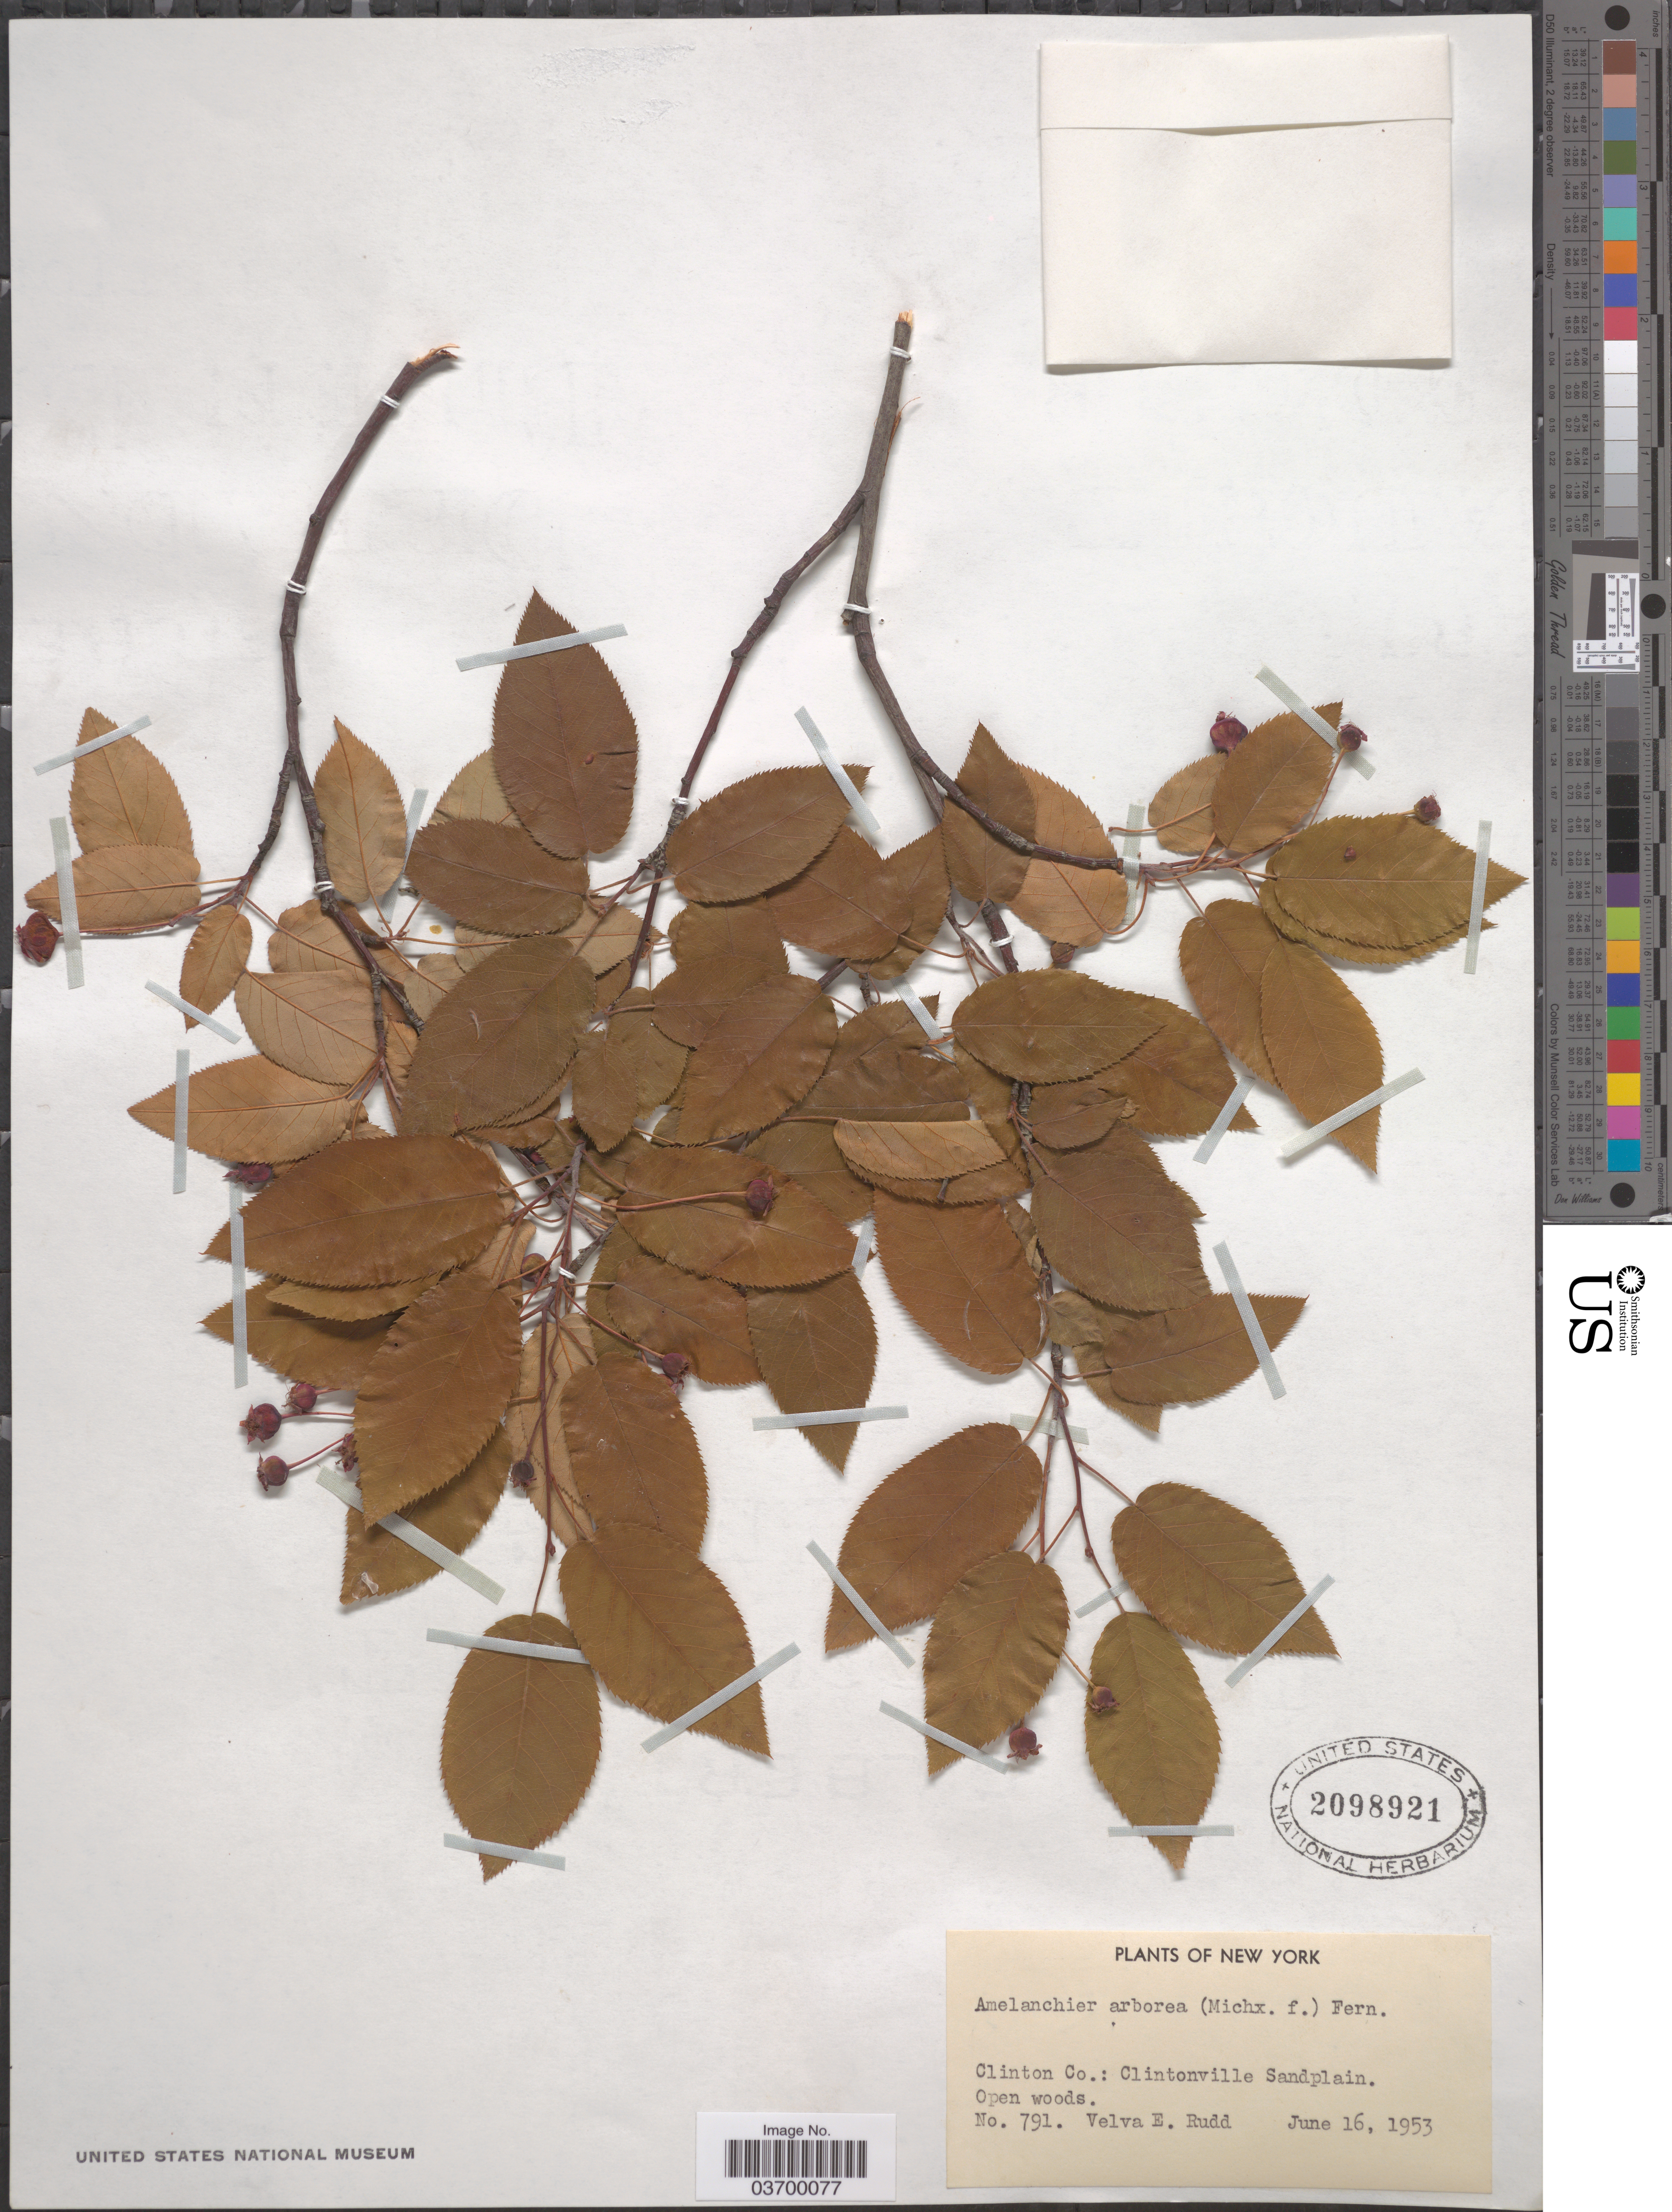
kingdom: Plantae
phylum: Tracheophyta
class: Magnoliopsida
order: Rosales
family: Rosaceae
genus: Amelanchier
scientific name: Amelanchier arborea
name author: (F. Michx.) Fernald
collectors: V. E. Rudd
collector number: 791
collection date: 1953-06-16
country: United States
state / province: New York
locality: Clinton Co.: Clintonville Sandplain.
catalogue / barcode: US 2098921